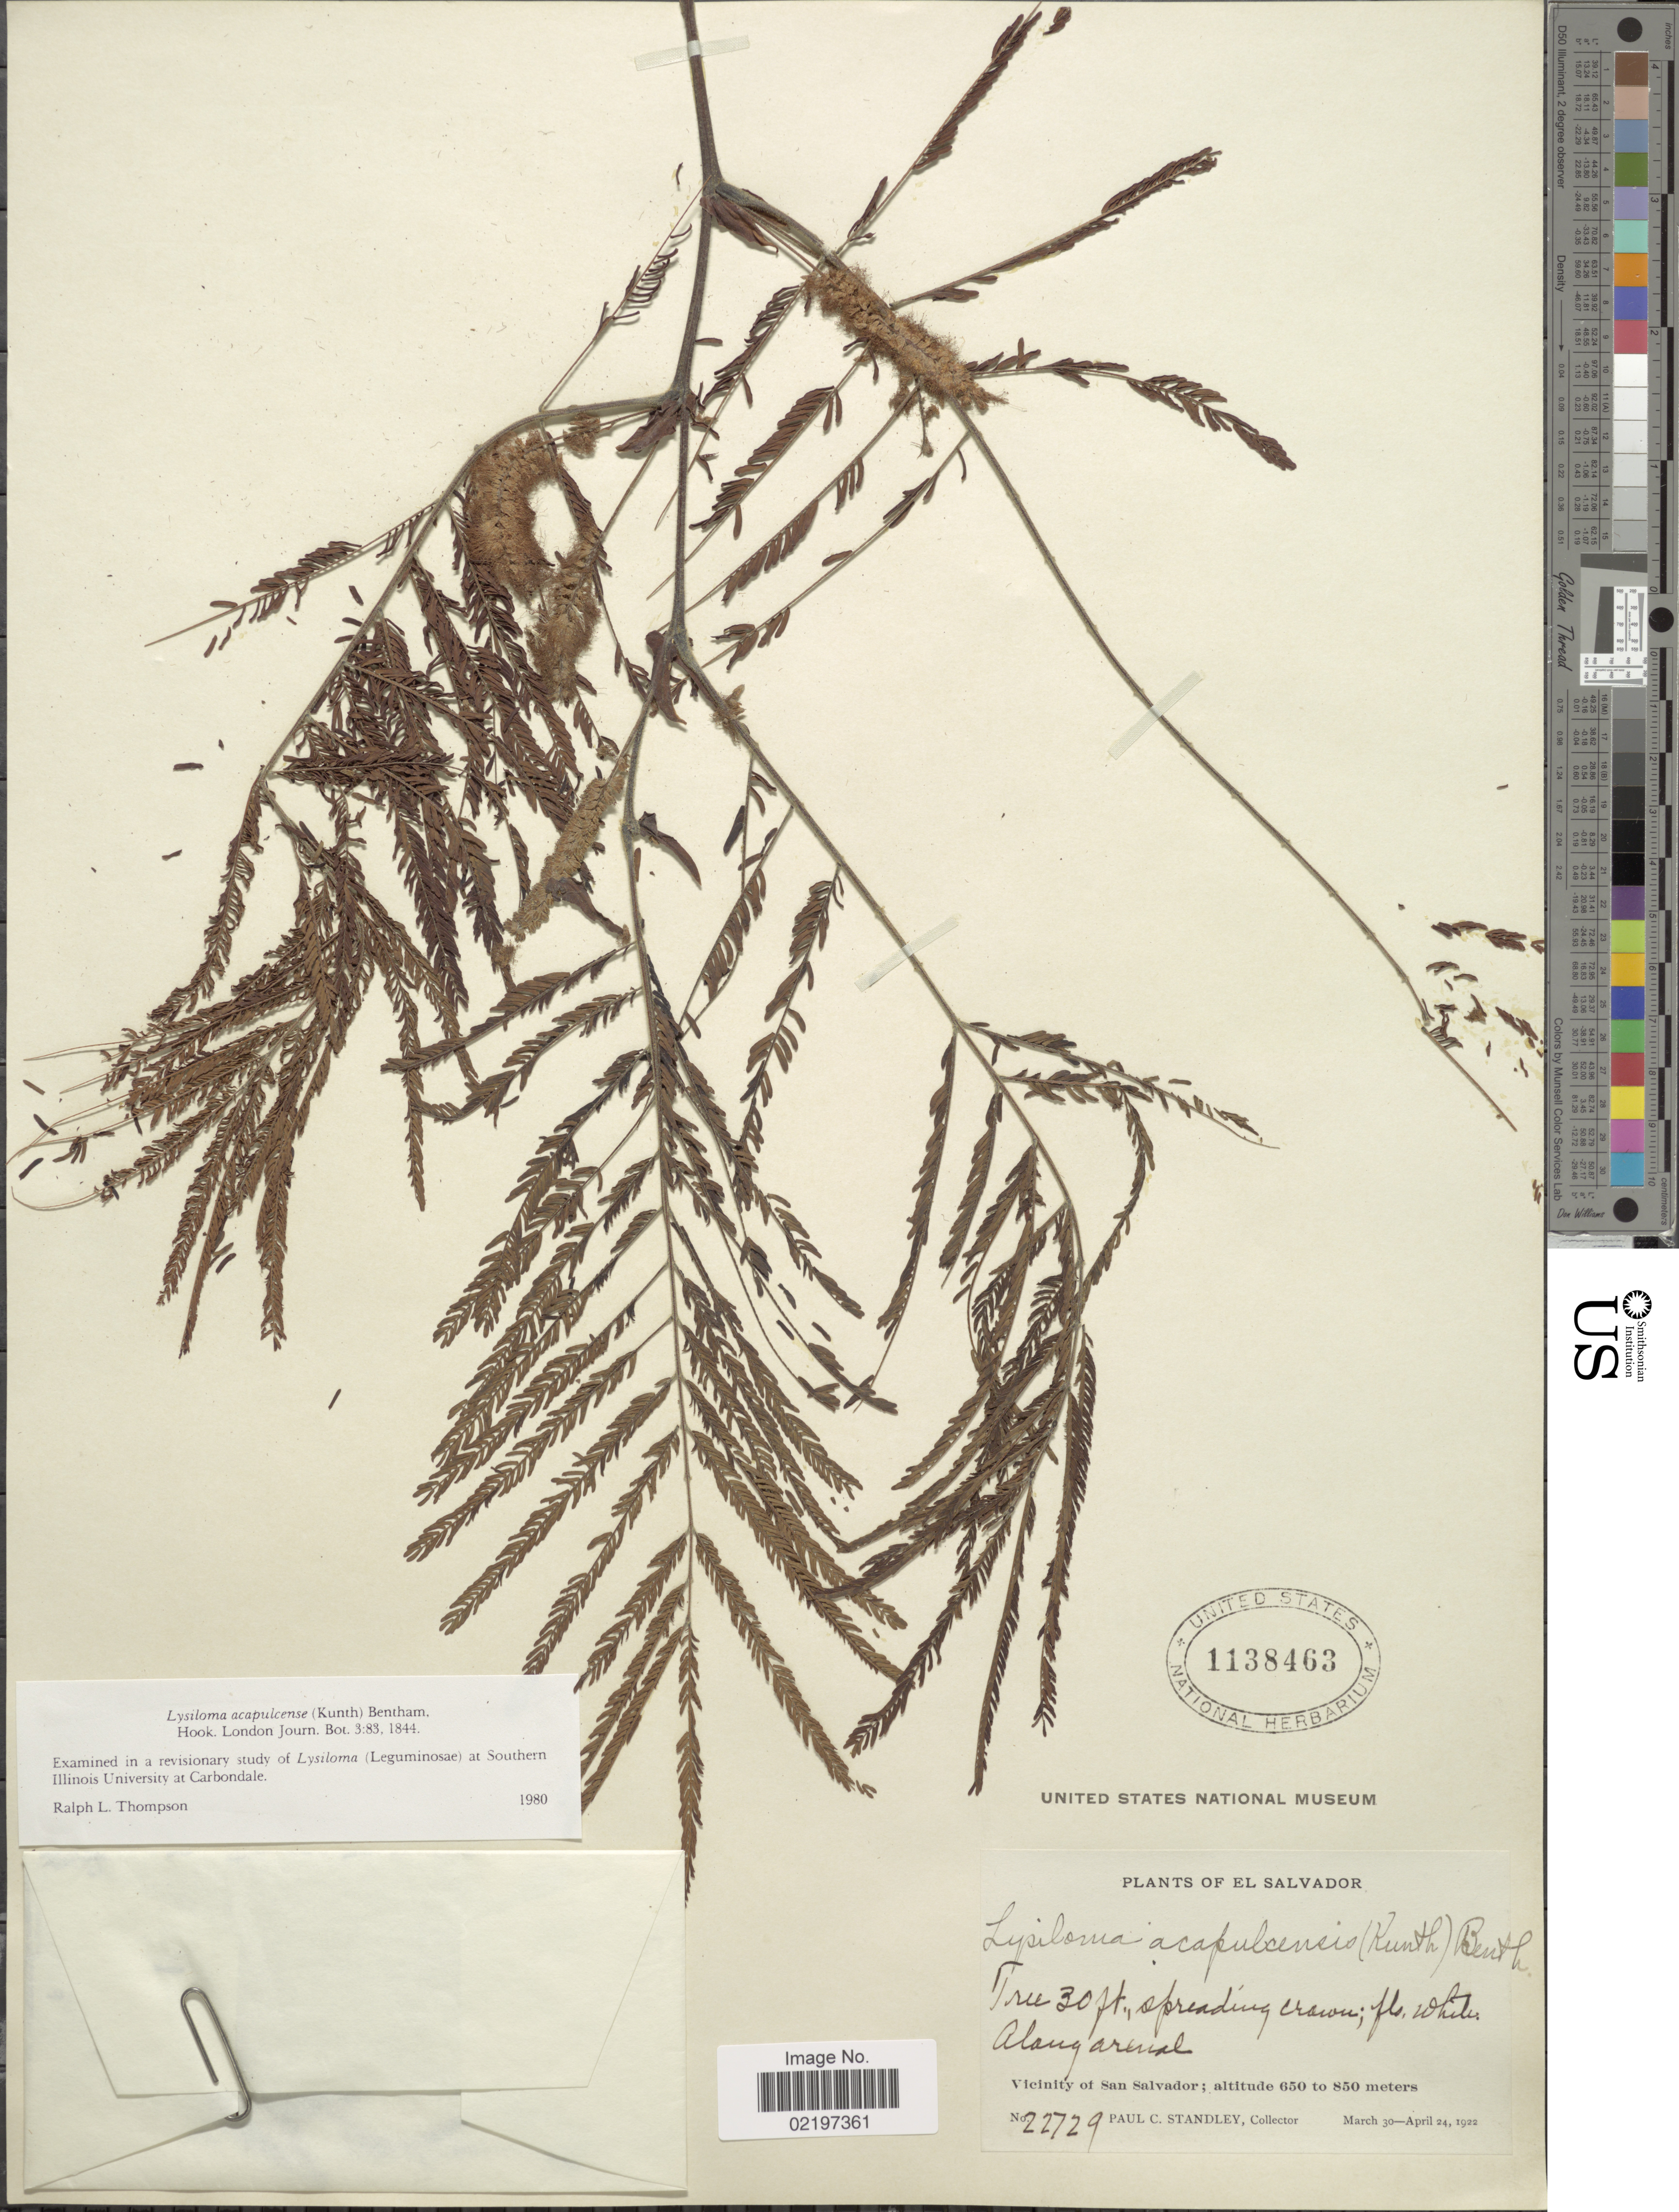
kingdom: Plantae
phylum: Tracheophyta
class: Magnoliopsida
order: Fabales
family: Fabaceae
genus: Lysiloma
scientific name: Lysiloma acapulcense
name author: (Kunth) Benth.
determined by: Thompson, R. L.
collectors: P. C. Standley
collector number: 22729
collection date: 1922-03-30/1922-04-24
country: El Salvador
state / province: San Salvador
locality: Vicinity of San Salvador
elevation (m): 650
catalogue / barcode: US 1138463